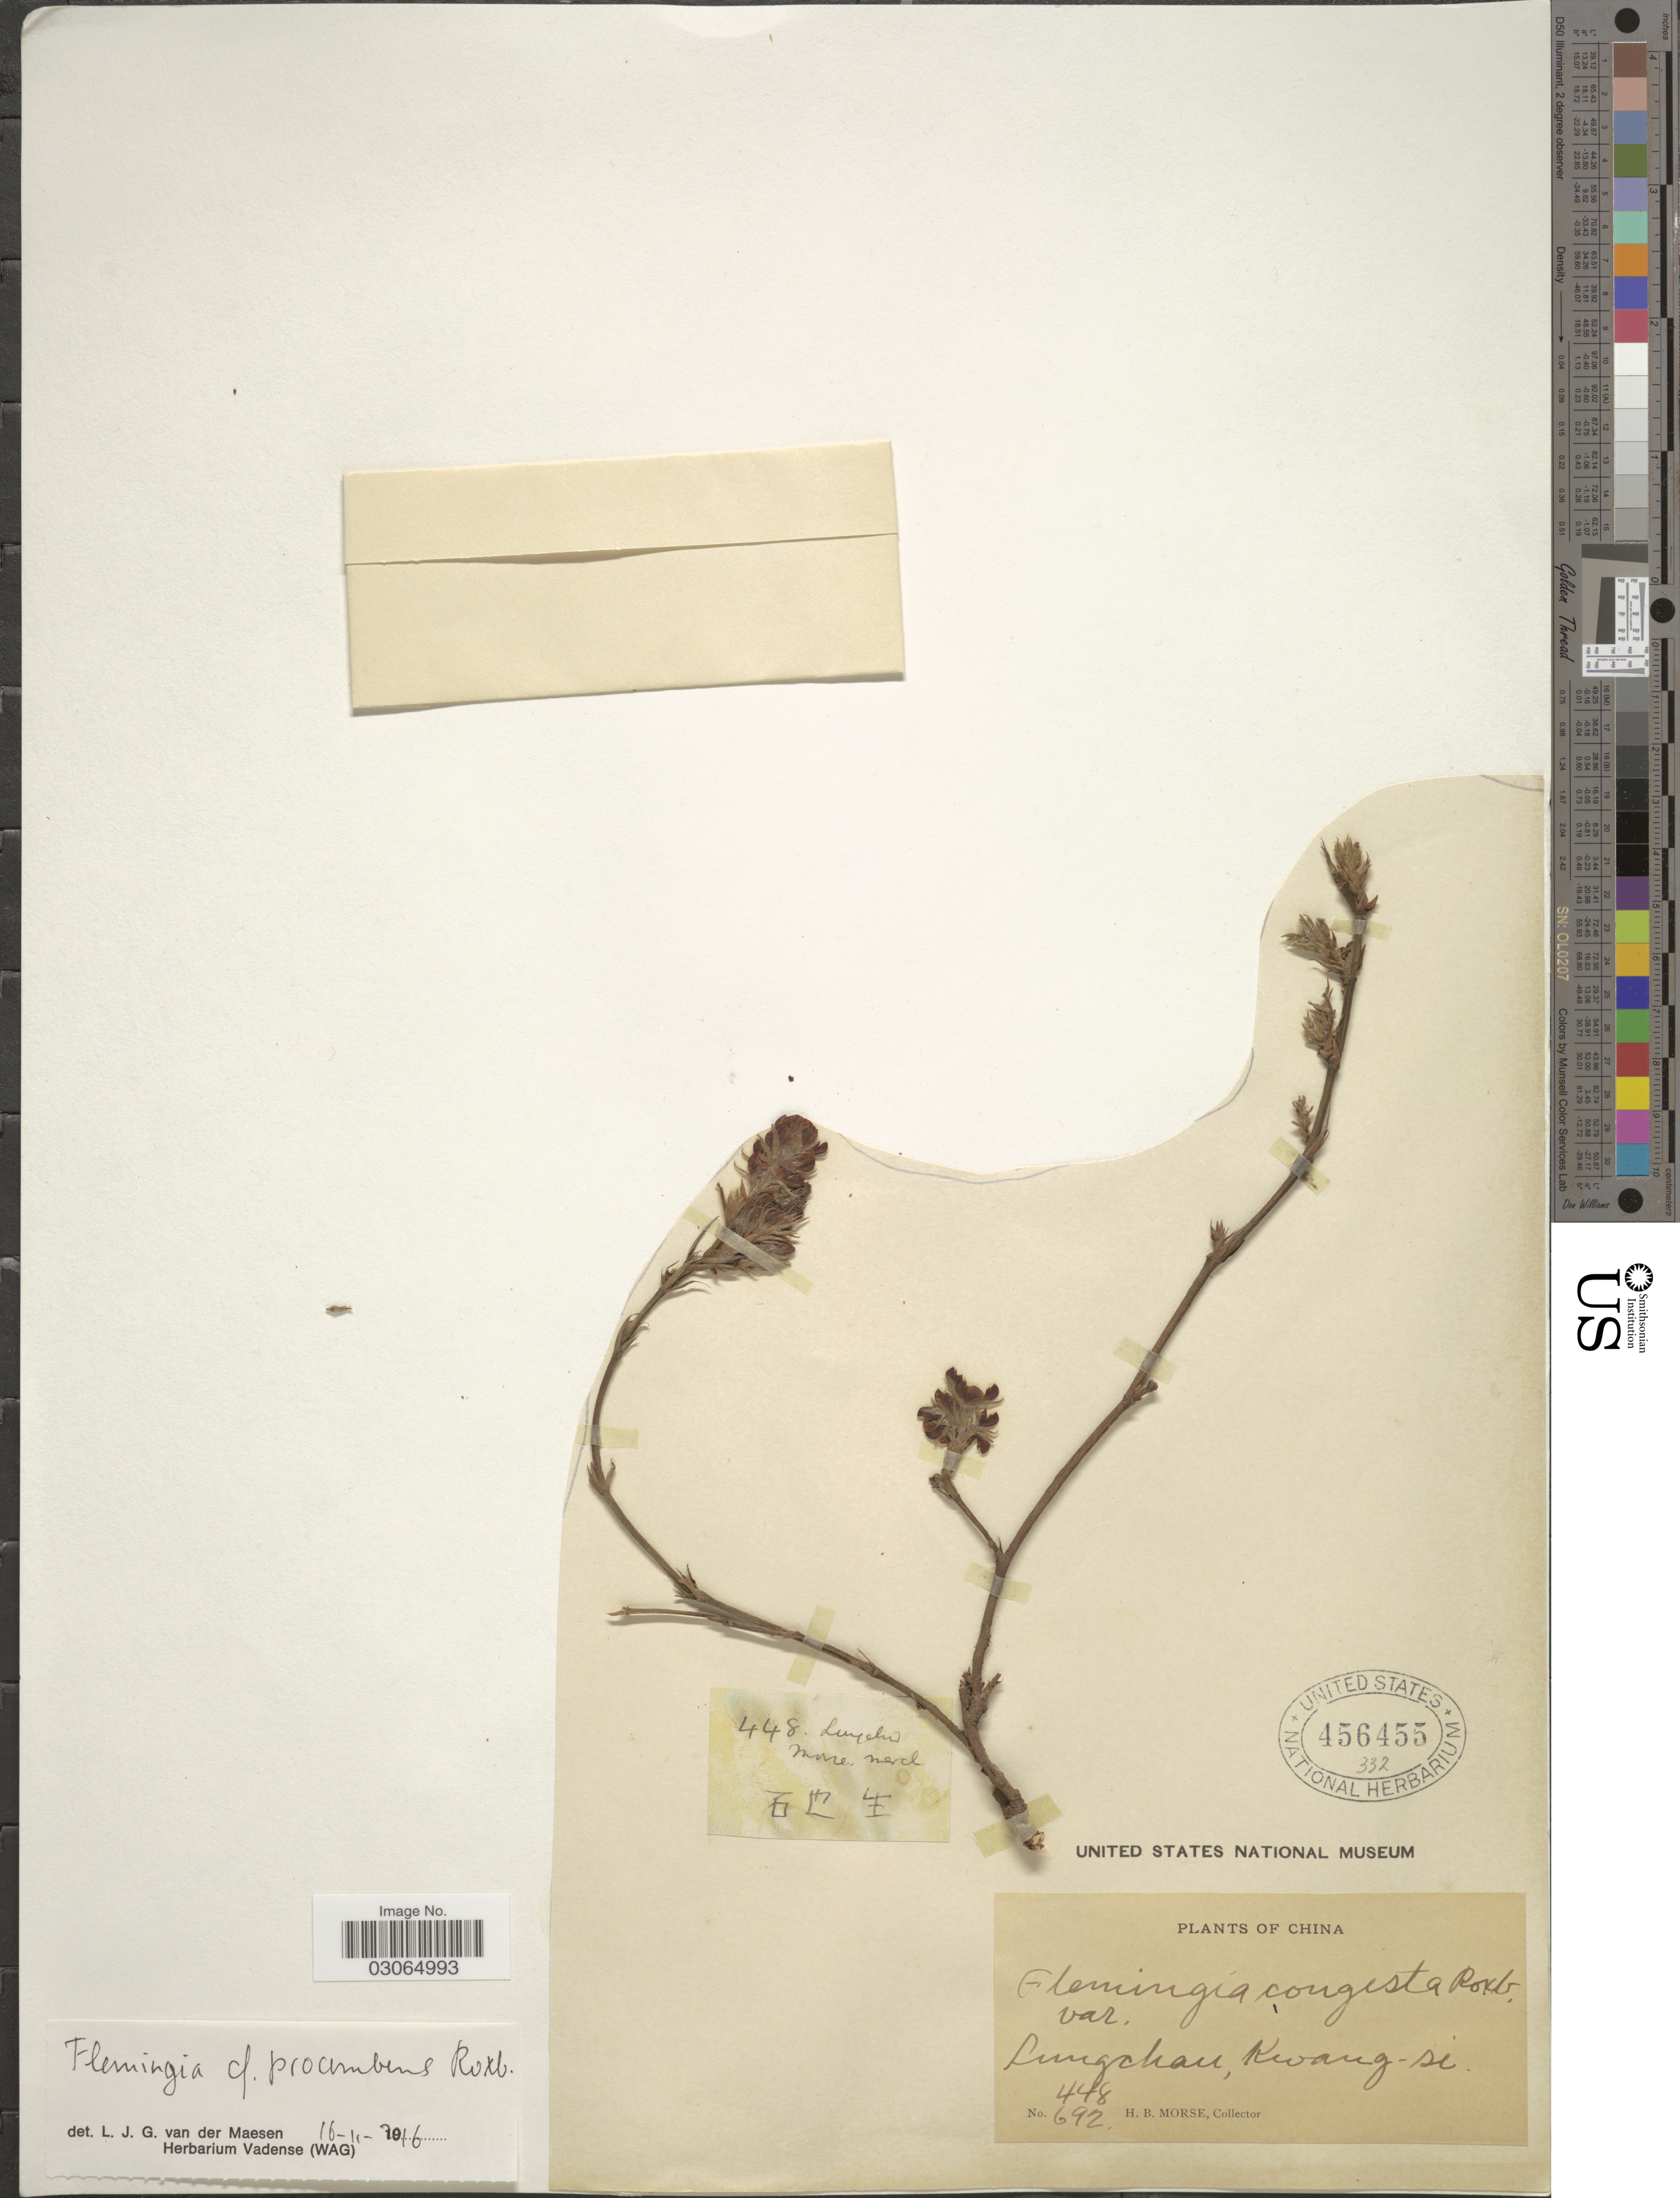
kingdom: Plantae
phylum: Tracheophyta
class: Magnoliopsida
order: Fabales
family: Fabaceae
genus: Flemingia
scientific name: Flemingia pauciflora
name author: Benth.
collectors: H. Morse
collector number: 448/692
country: China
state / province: Guangxi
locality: Lungchau, Kwang-si.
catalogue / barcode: US 456455